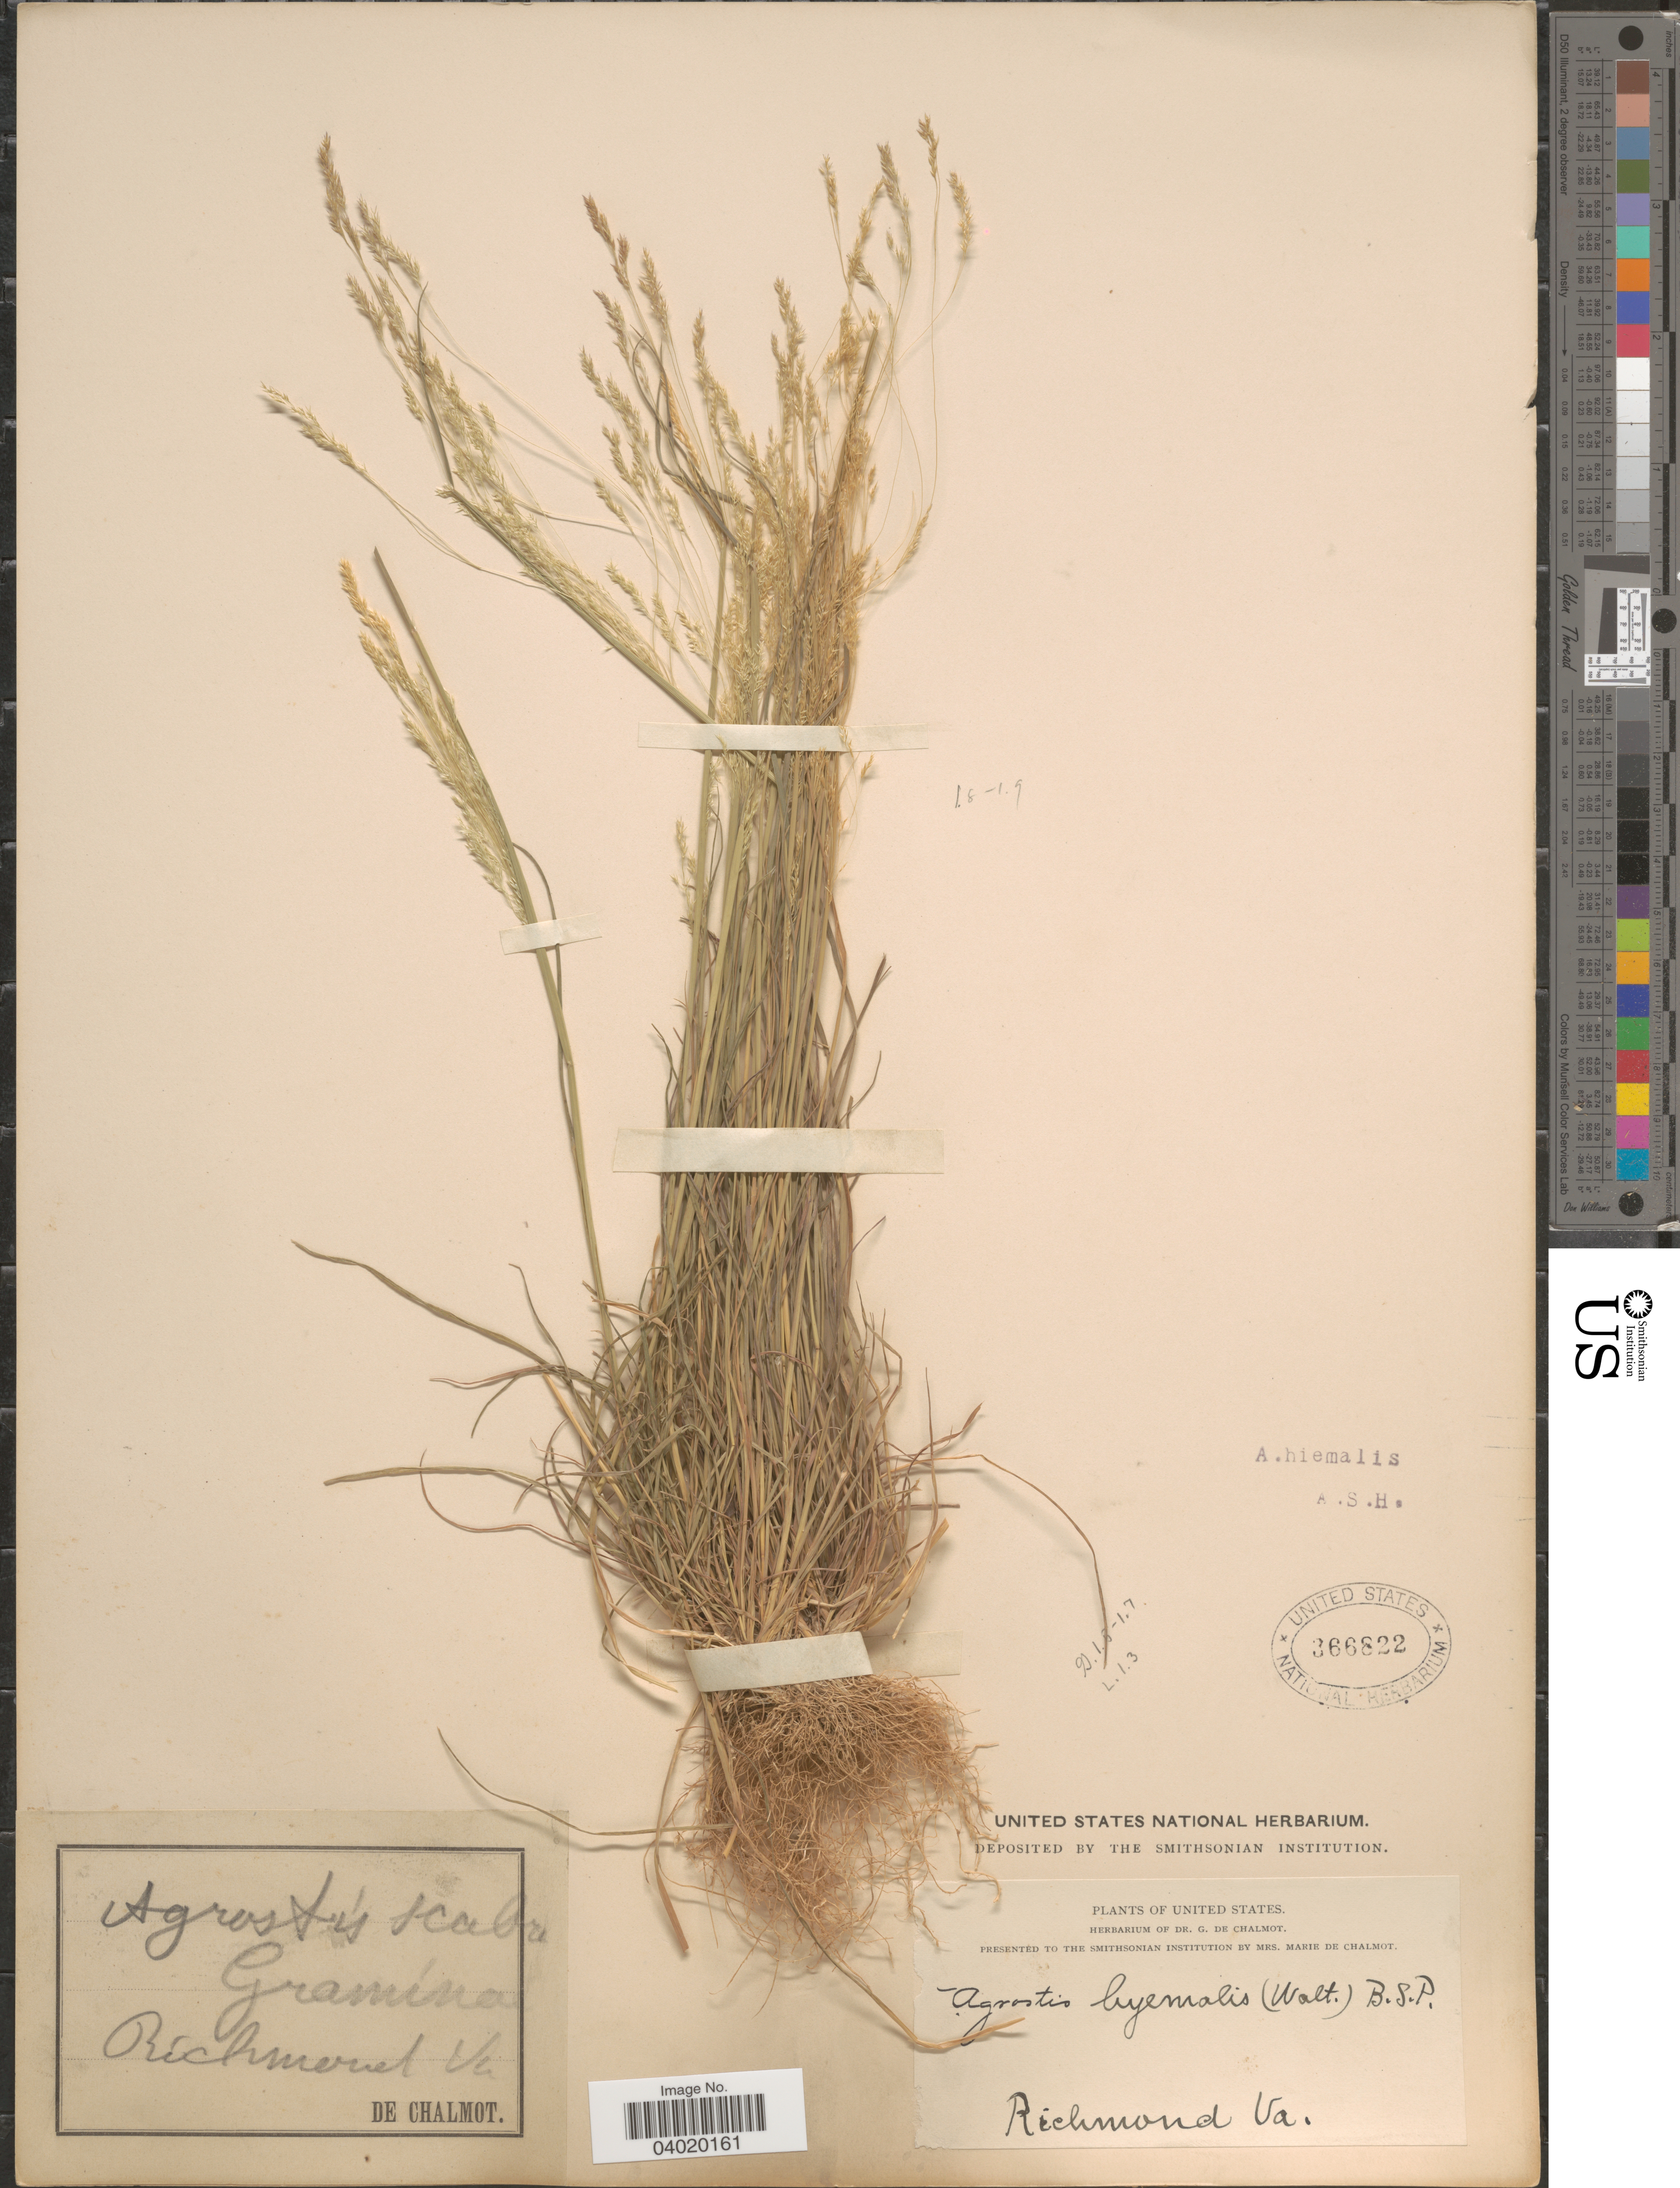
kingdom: Plantae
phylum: Tracheophyta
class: Liliopsida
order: Poales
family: Poaceae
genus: Agrostis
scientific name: Agrostis hyemalis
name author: (Walter) Britton et al.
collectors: G. de Chalmot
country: United States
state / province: Virginia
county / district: City of Richmond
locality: Richmond.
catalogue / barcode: US 366822